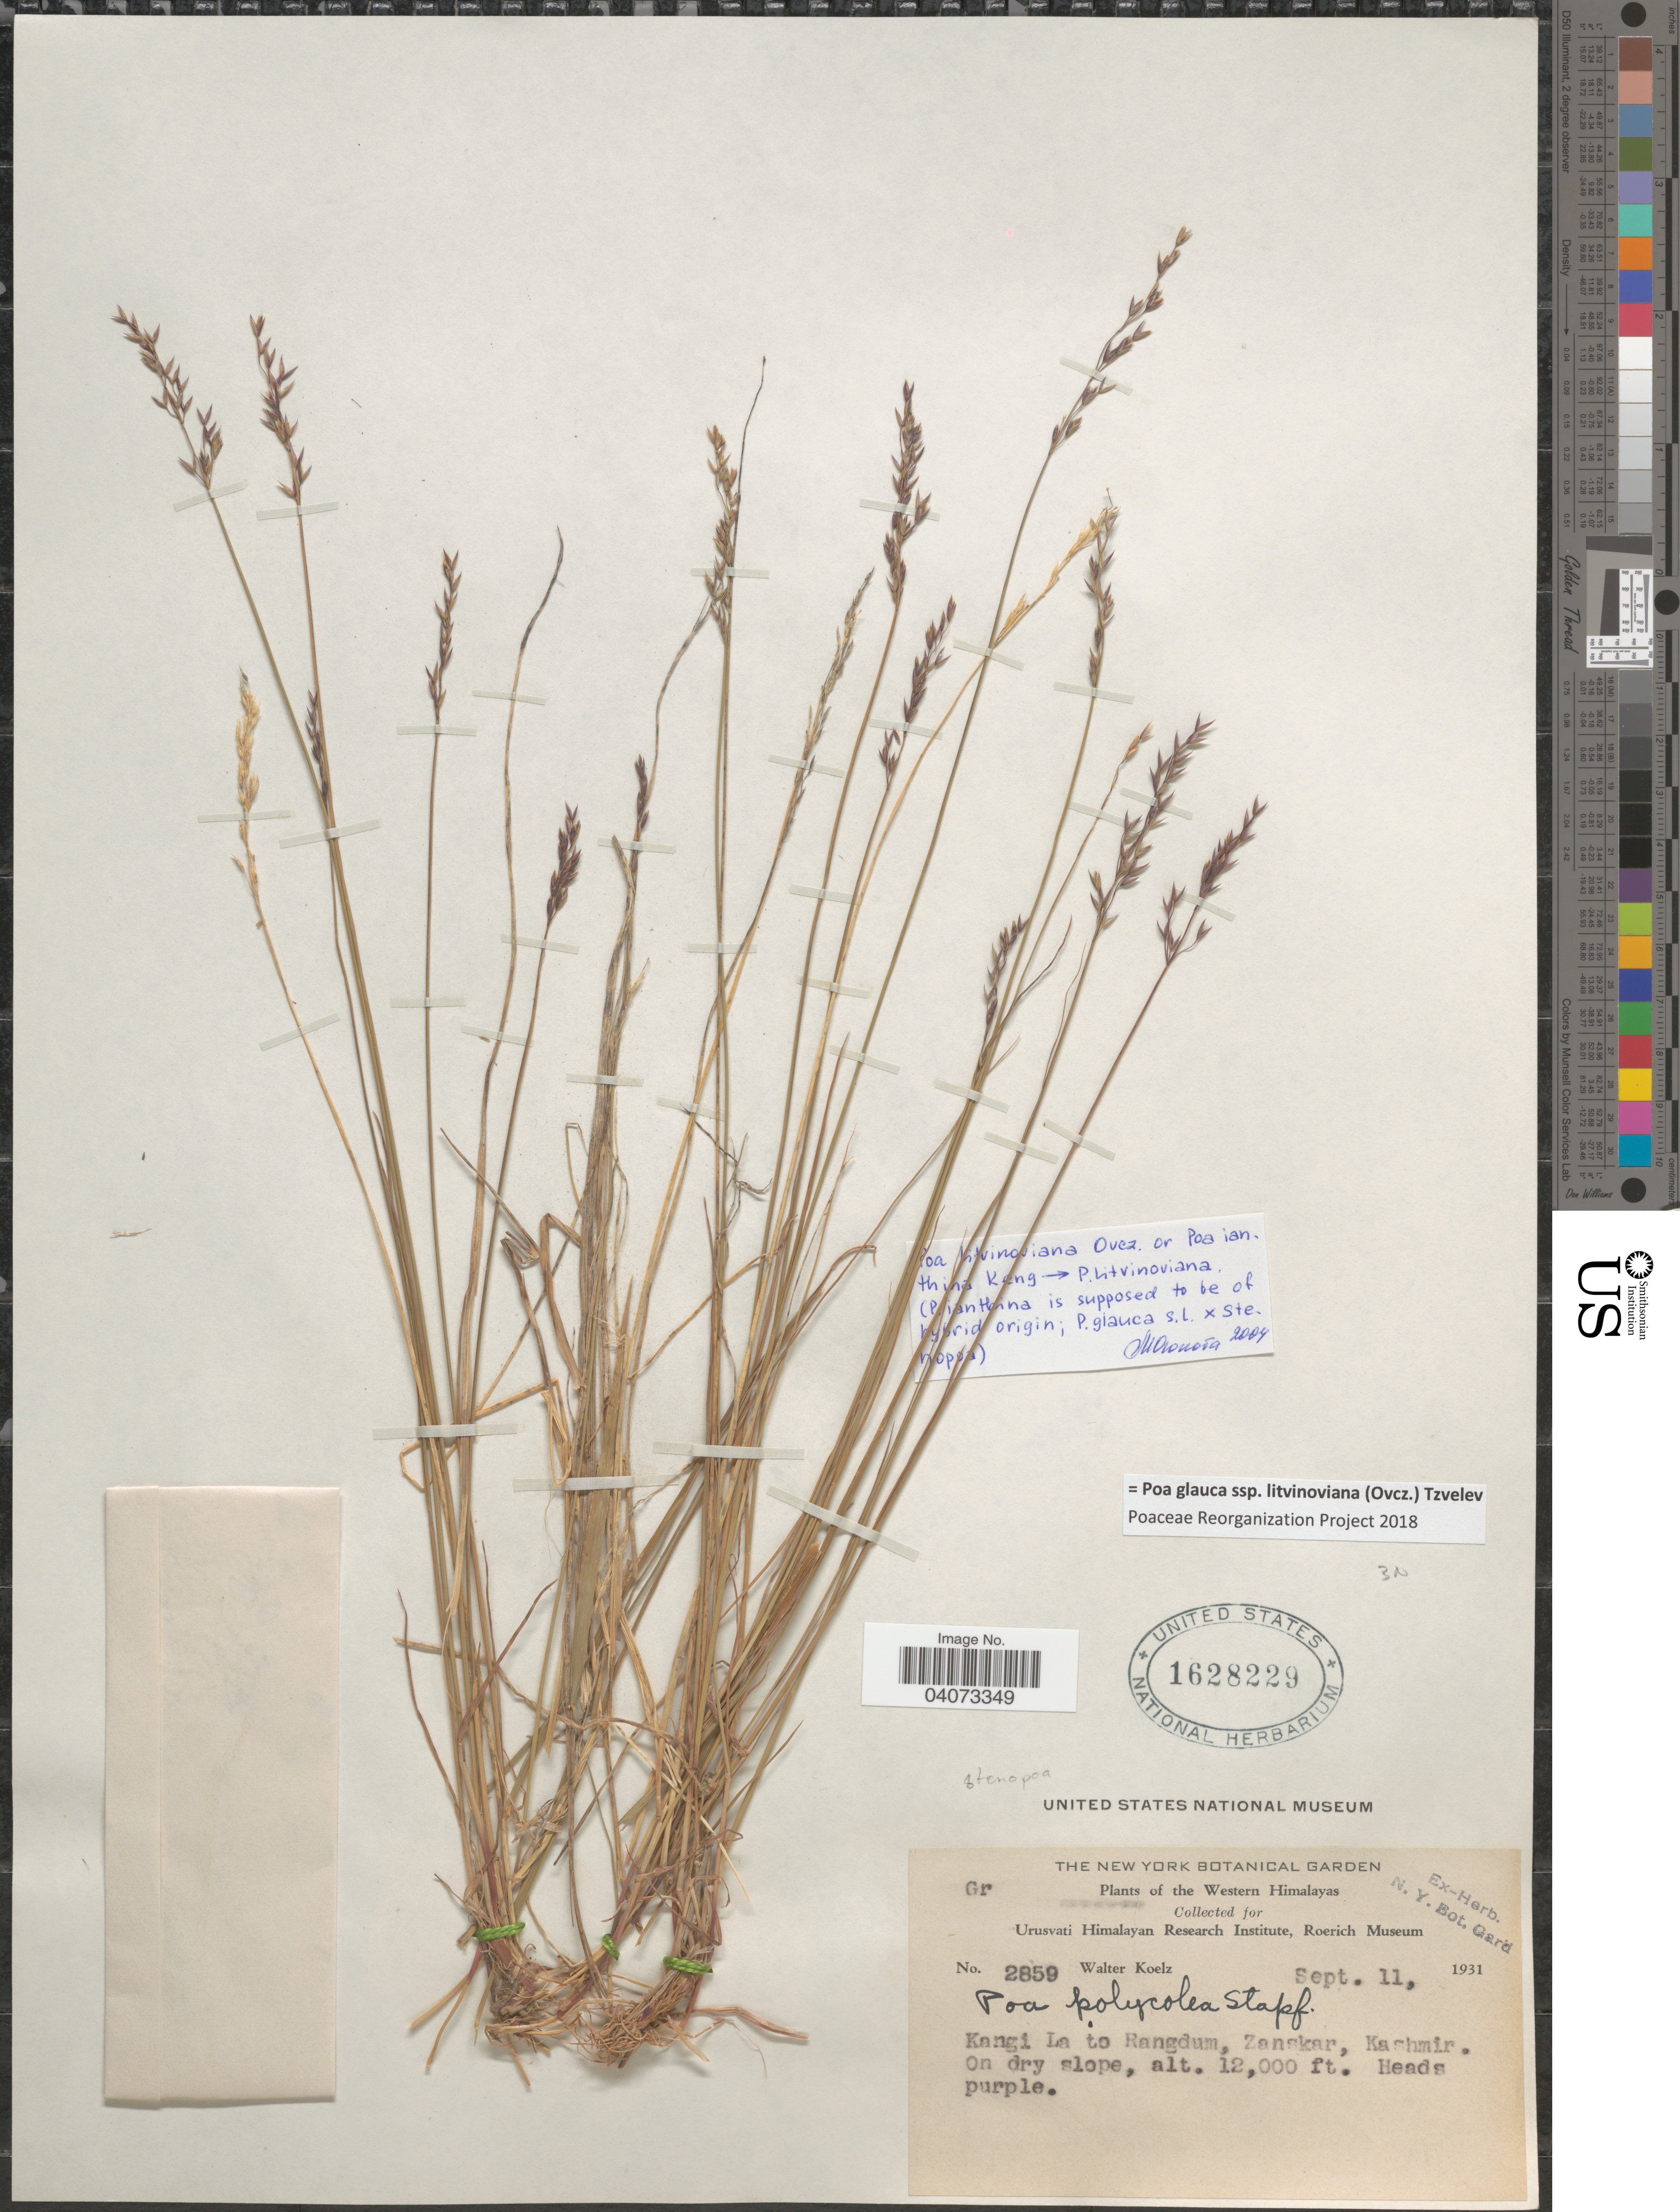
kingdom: Plantae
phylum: Tracheophyta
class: Liliopsida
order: Poales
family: Poaceae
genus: Poa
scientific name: Poa glauca subsp. litvinoviana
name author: (Ovcz.) Tzvelev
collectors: W. N. Koelz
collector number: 2859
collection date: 1931-09-11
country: India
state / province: Jammu and Kashmir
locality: Western Himalayas. Kangi La to Rangdum, Zangskar, Kashmir.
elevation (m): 3658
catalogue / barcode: US 1628229